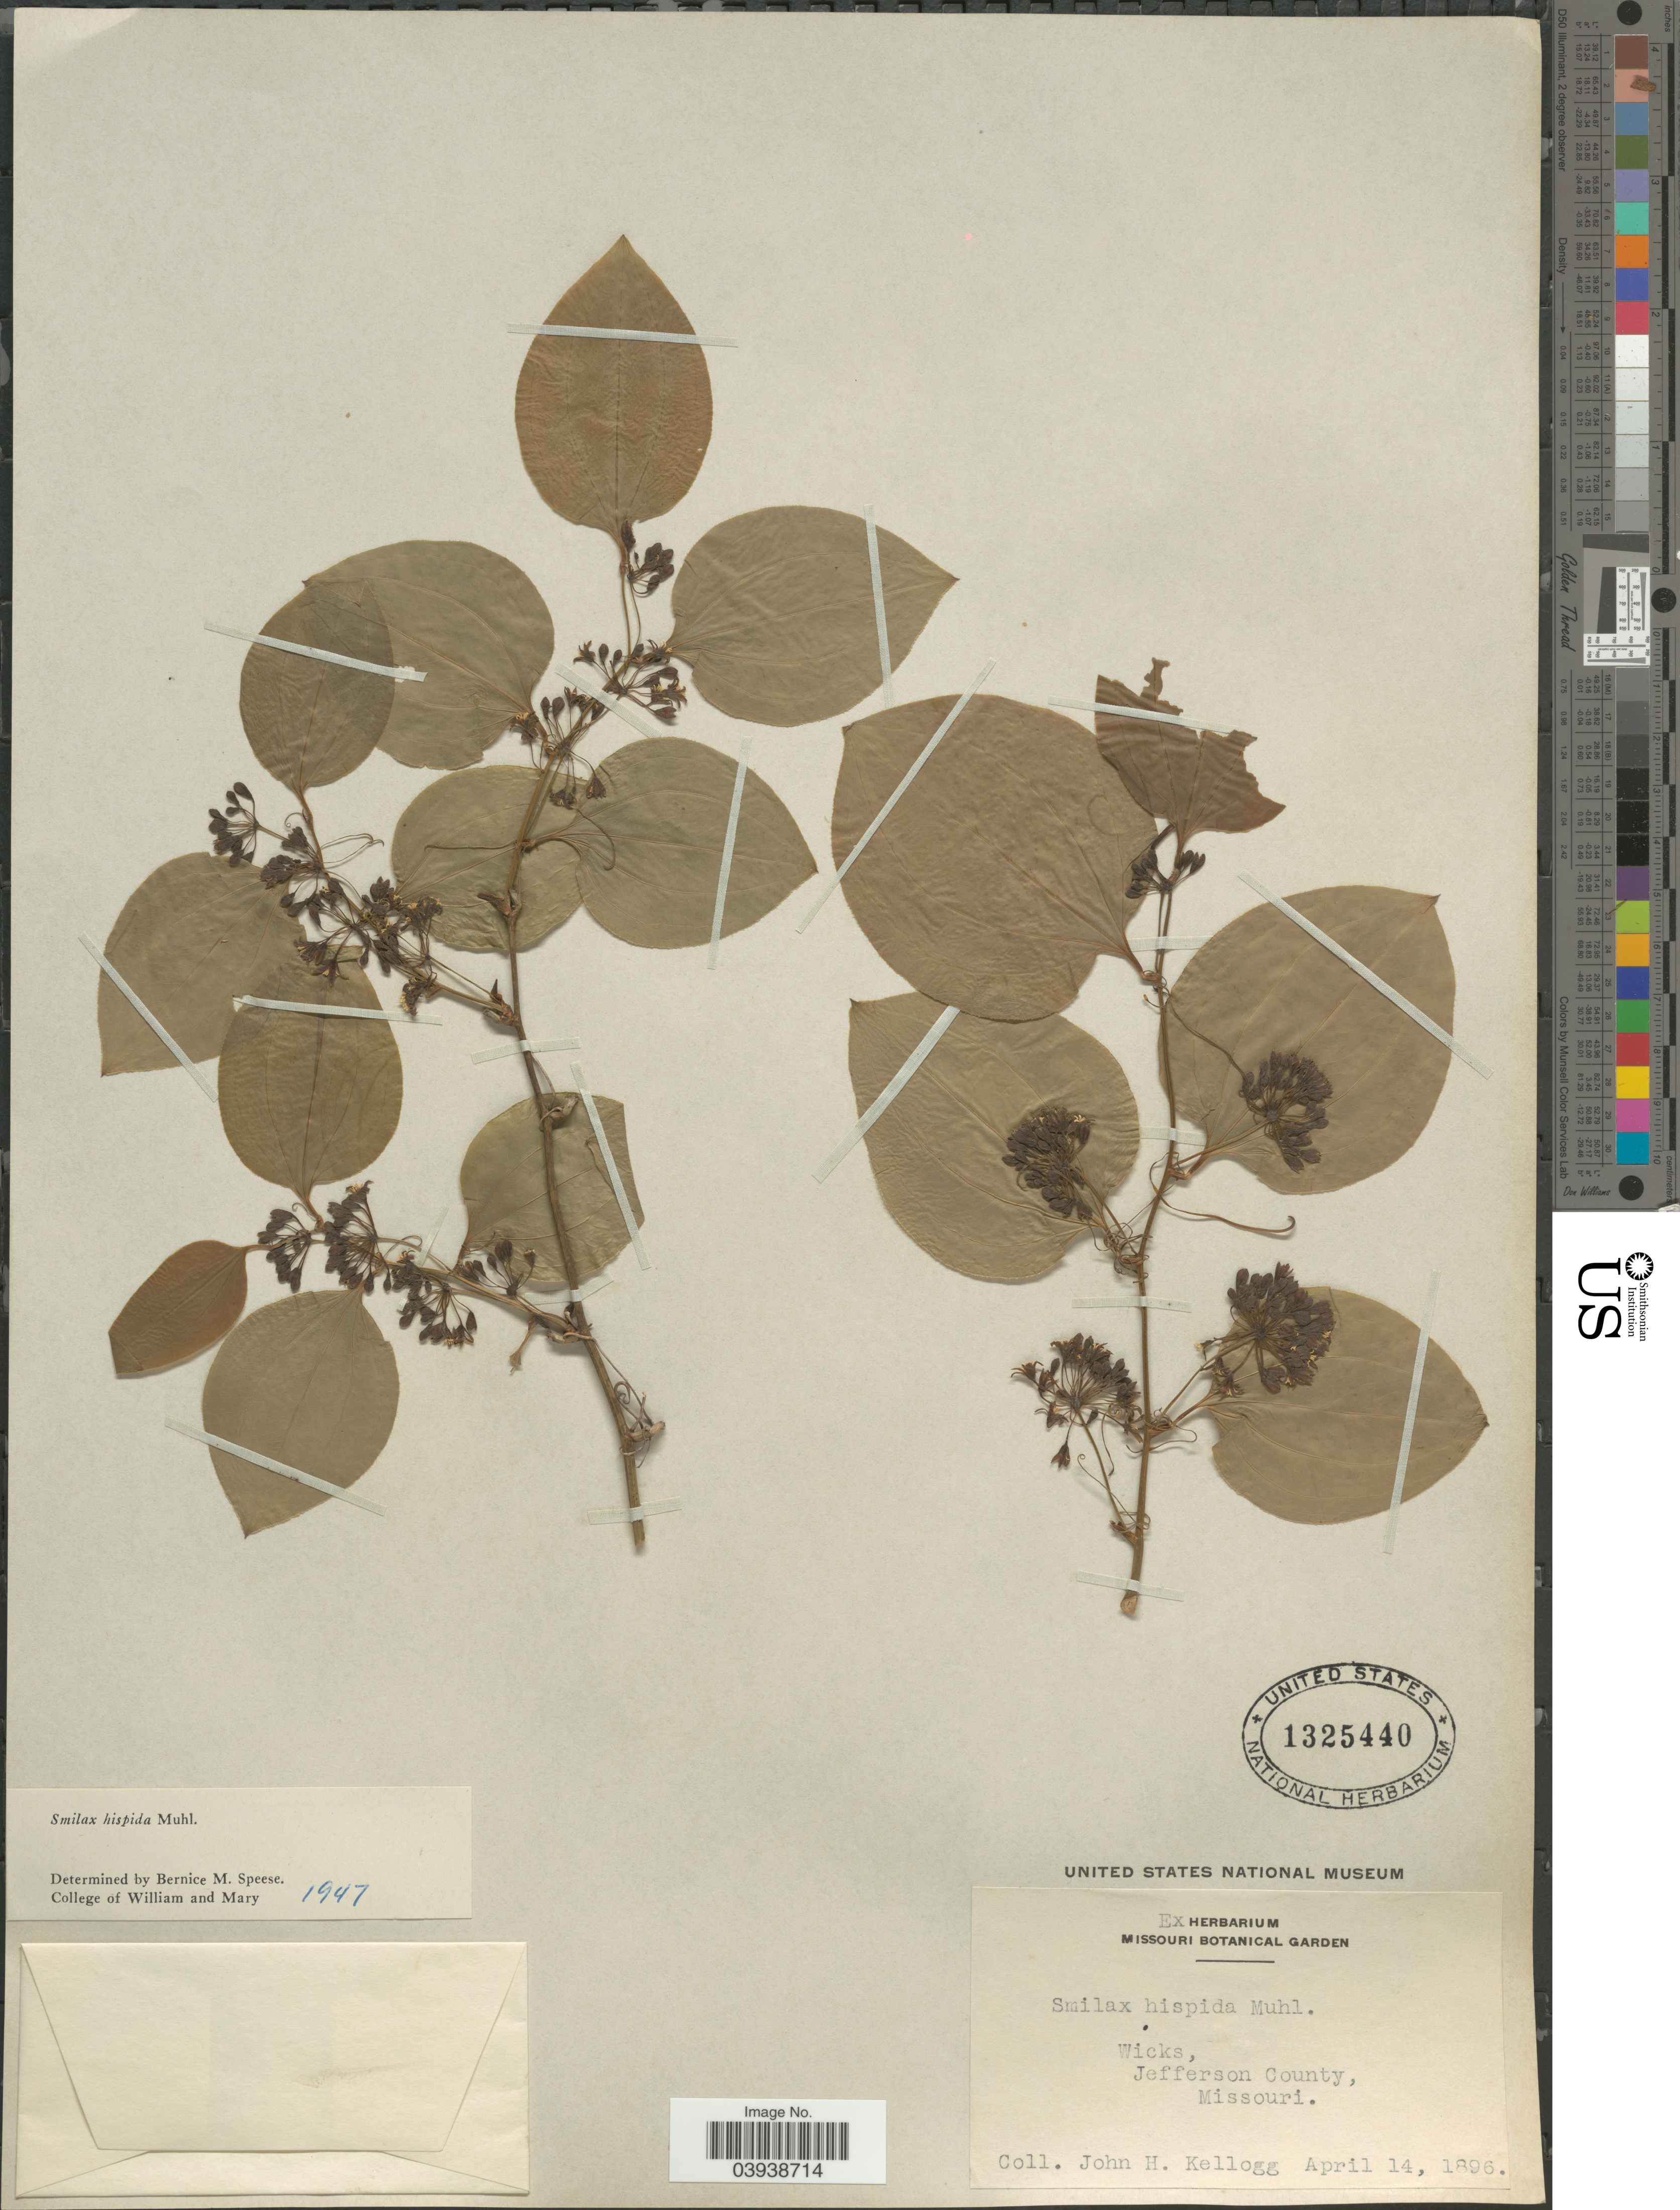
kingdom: Plantae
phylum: Tracheophyta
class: Liliopsida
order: Liliales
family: Smilacaceae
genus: Smilax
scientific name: Smilax hispida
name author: Raf.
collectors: J. H. Kellogg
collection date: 1896-04-14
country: United States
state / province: Missouri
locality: Wicks, Jefferson County.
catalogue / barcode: US 1325440